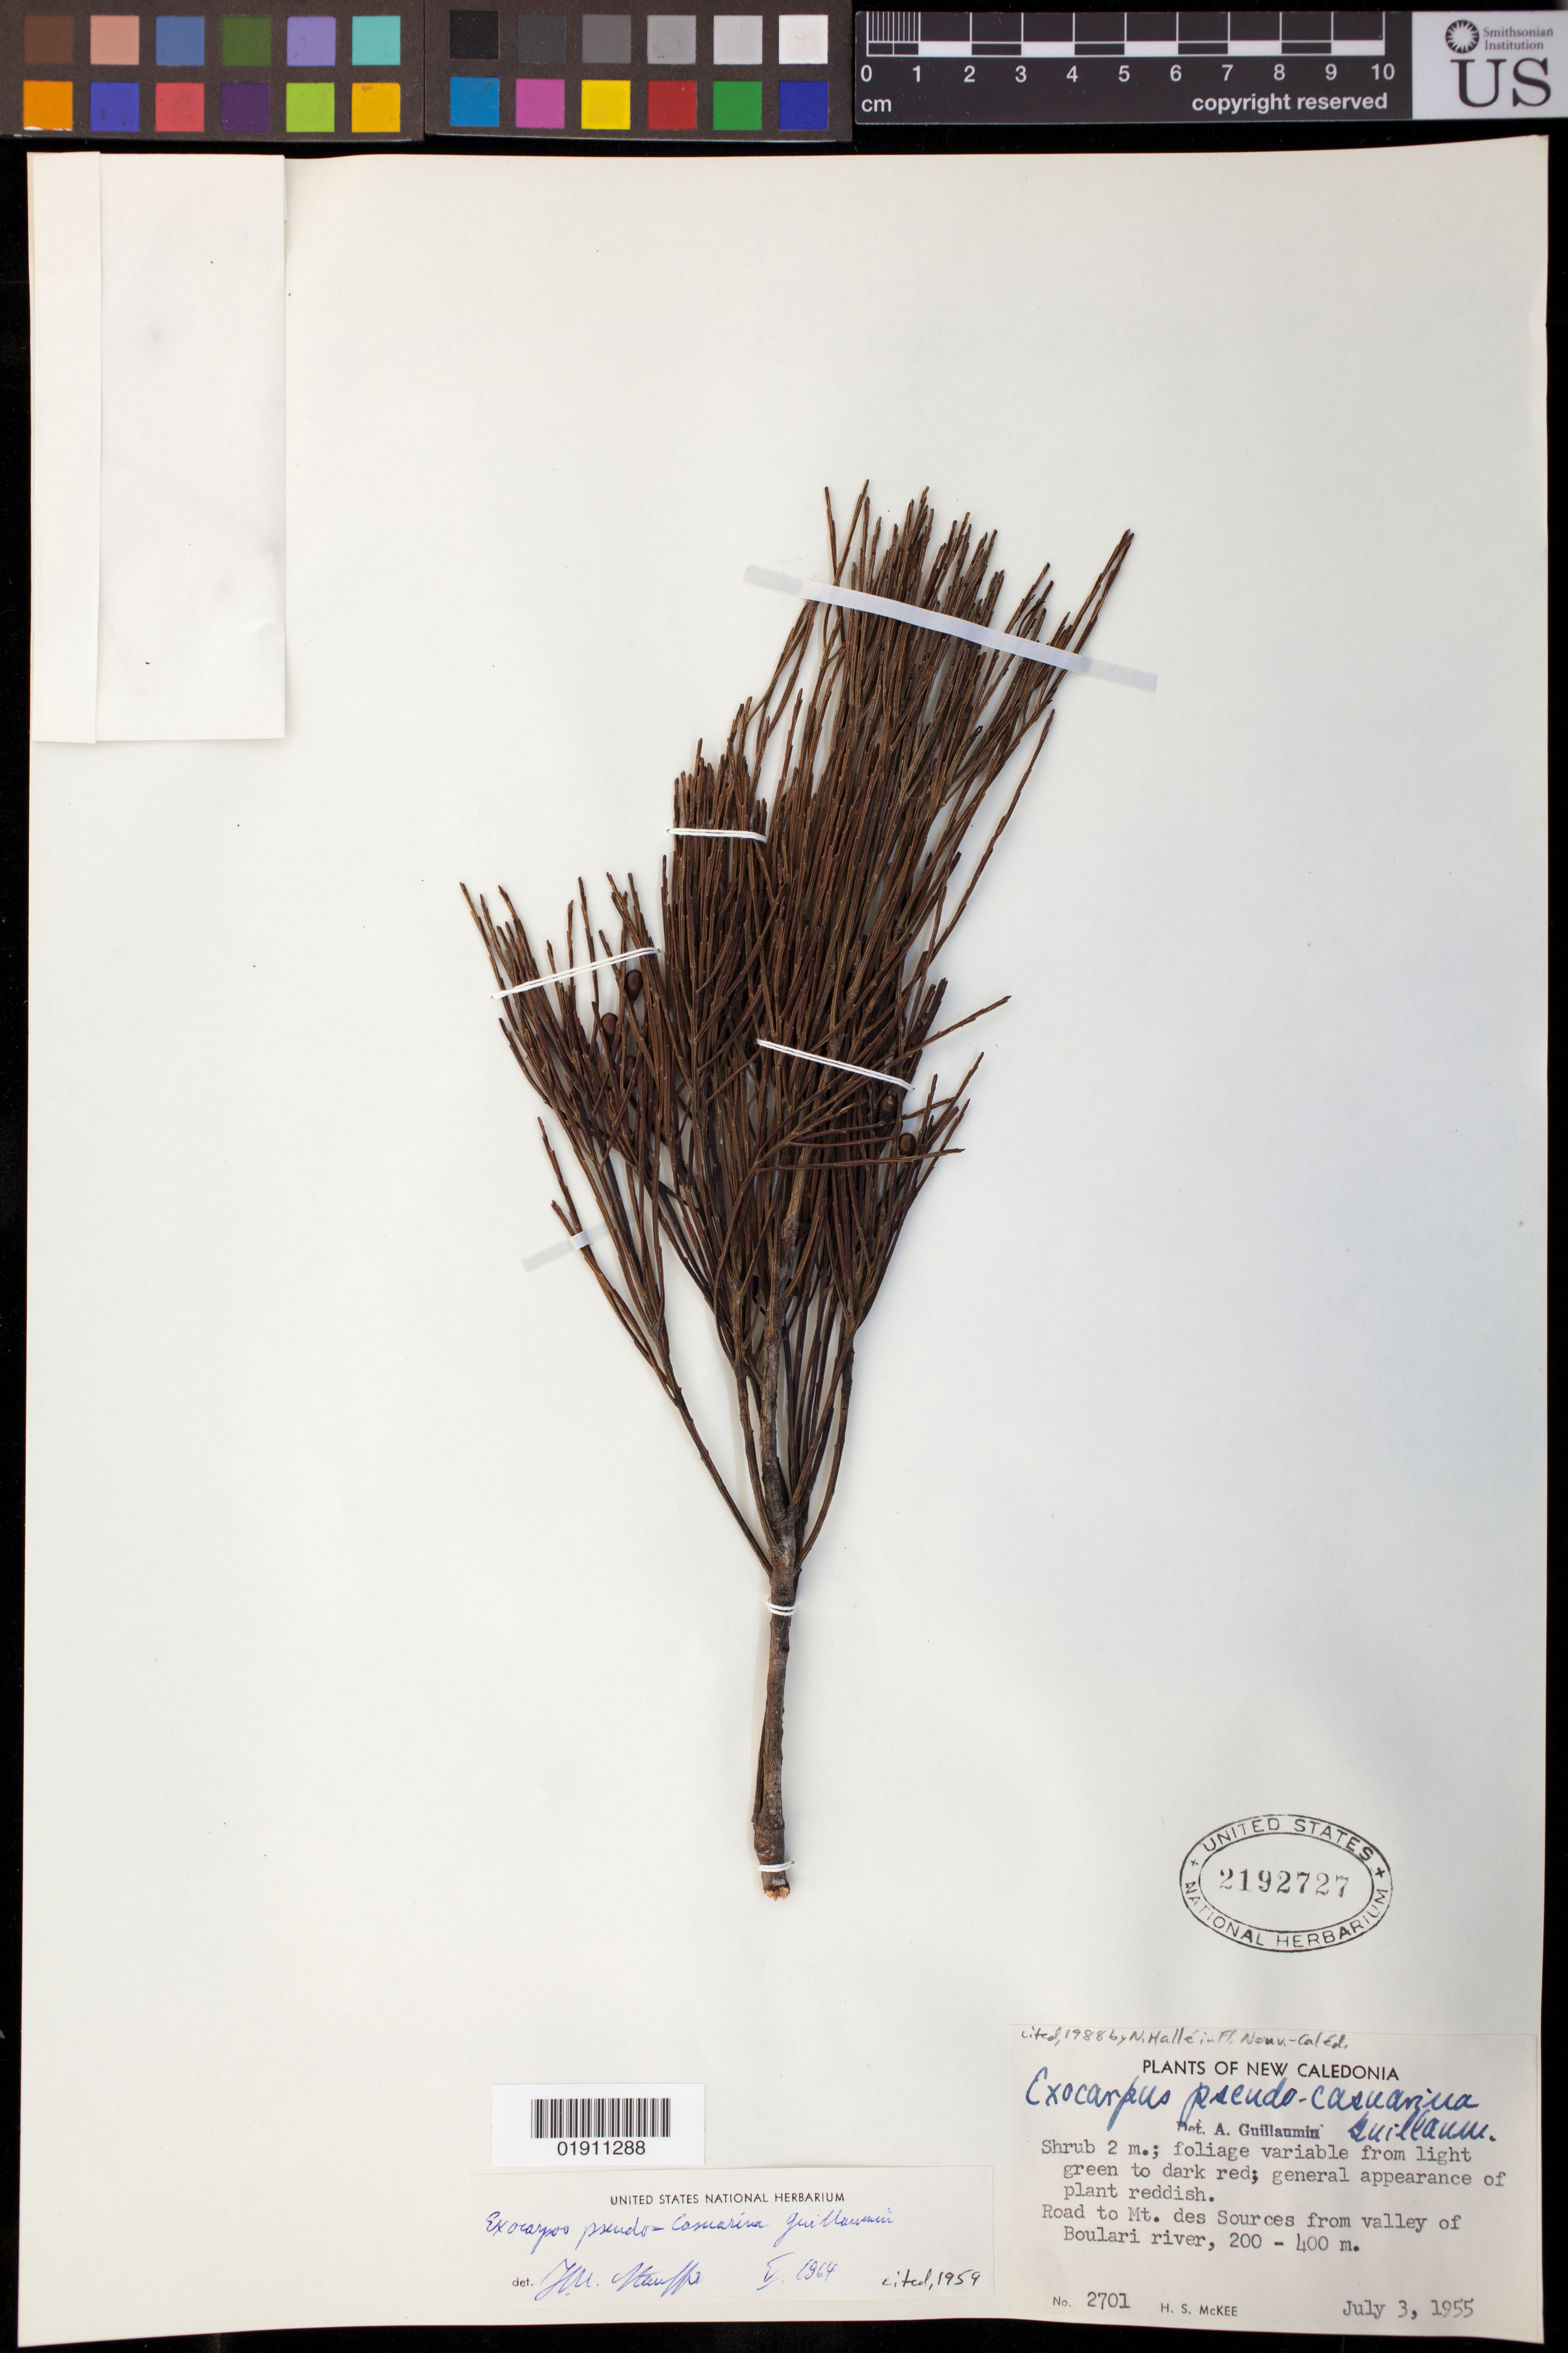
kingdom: Plantae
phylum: Tracheophyta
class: Magnoliopsida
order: Santalales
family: Santalaceae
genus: Exocarpos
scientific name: Exocarpos pseudocasuarina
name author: Guillaumin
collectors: H. S. McKee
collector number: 2701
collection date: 1955-07-03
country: New Caledonia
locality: Road to Mt. des Sources from valley of Boulari river, 200-400 m.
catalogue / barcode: US 2192727